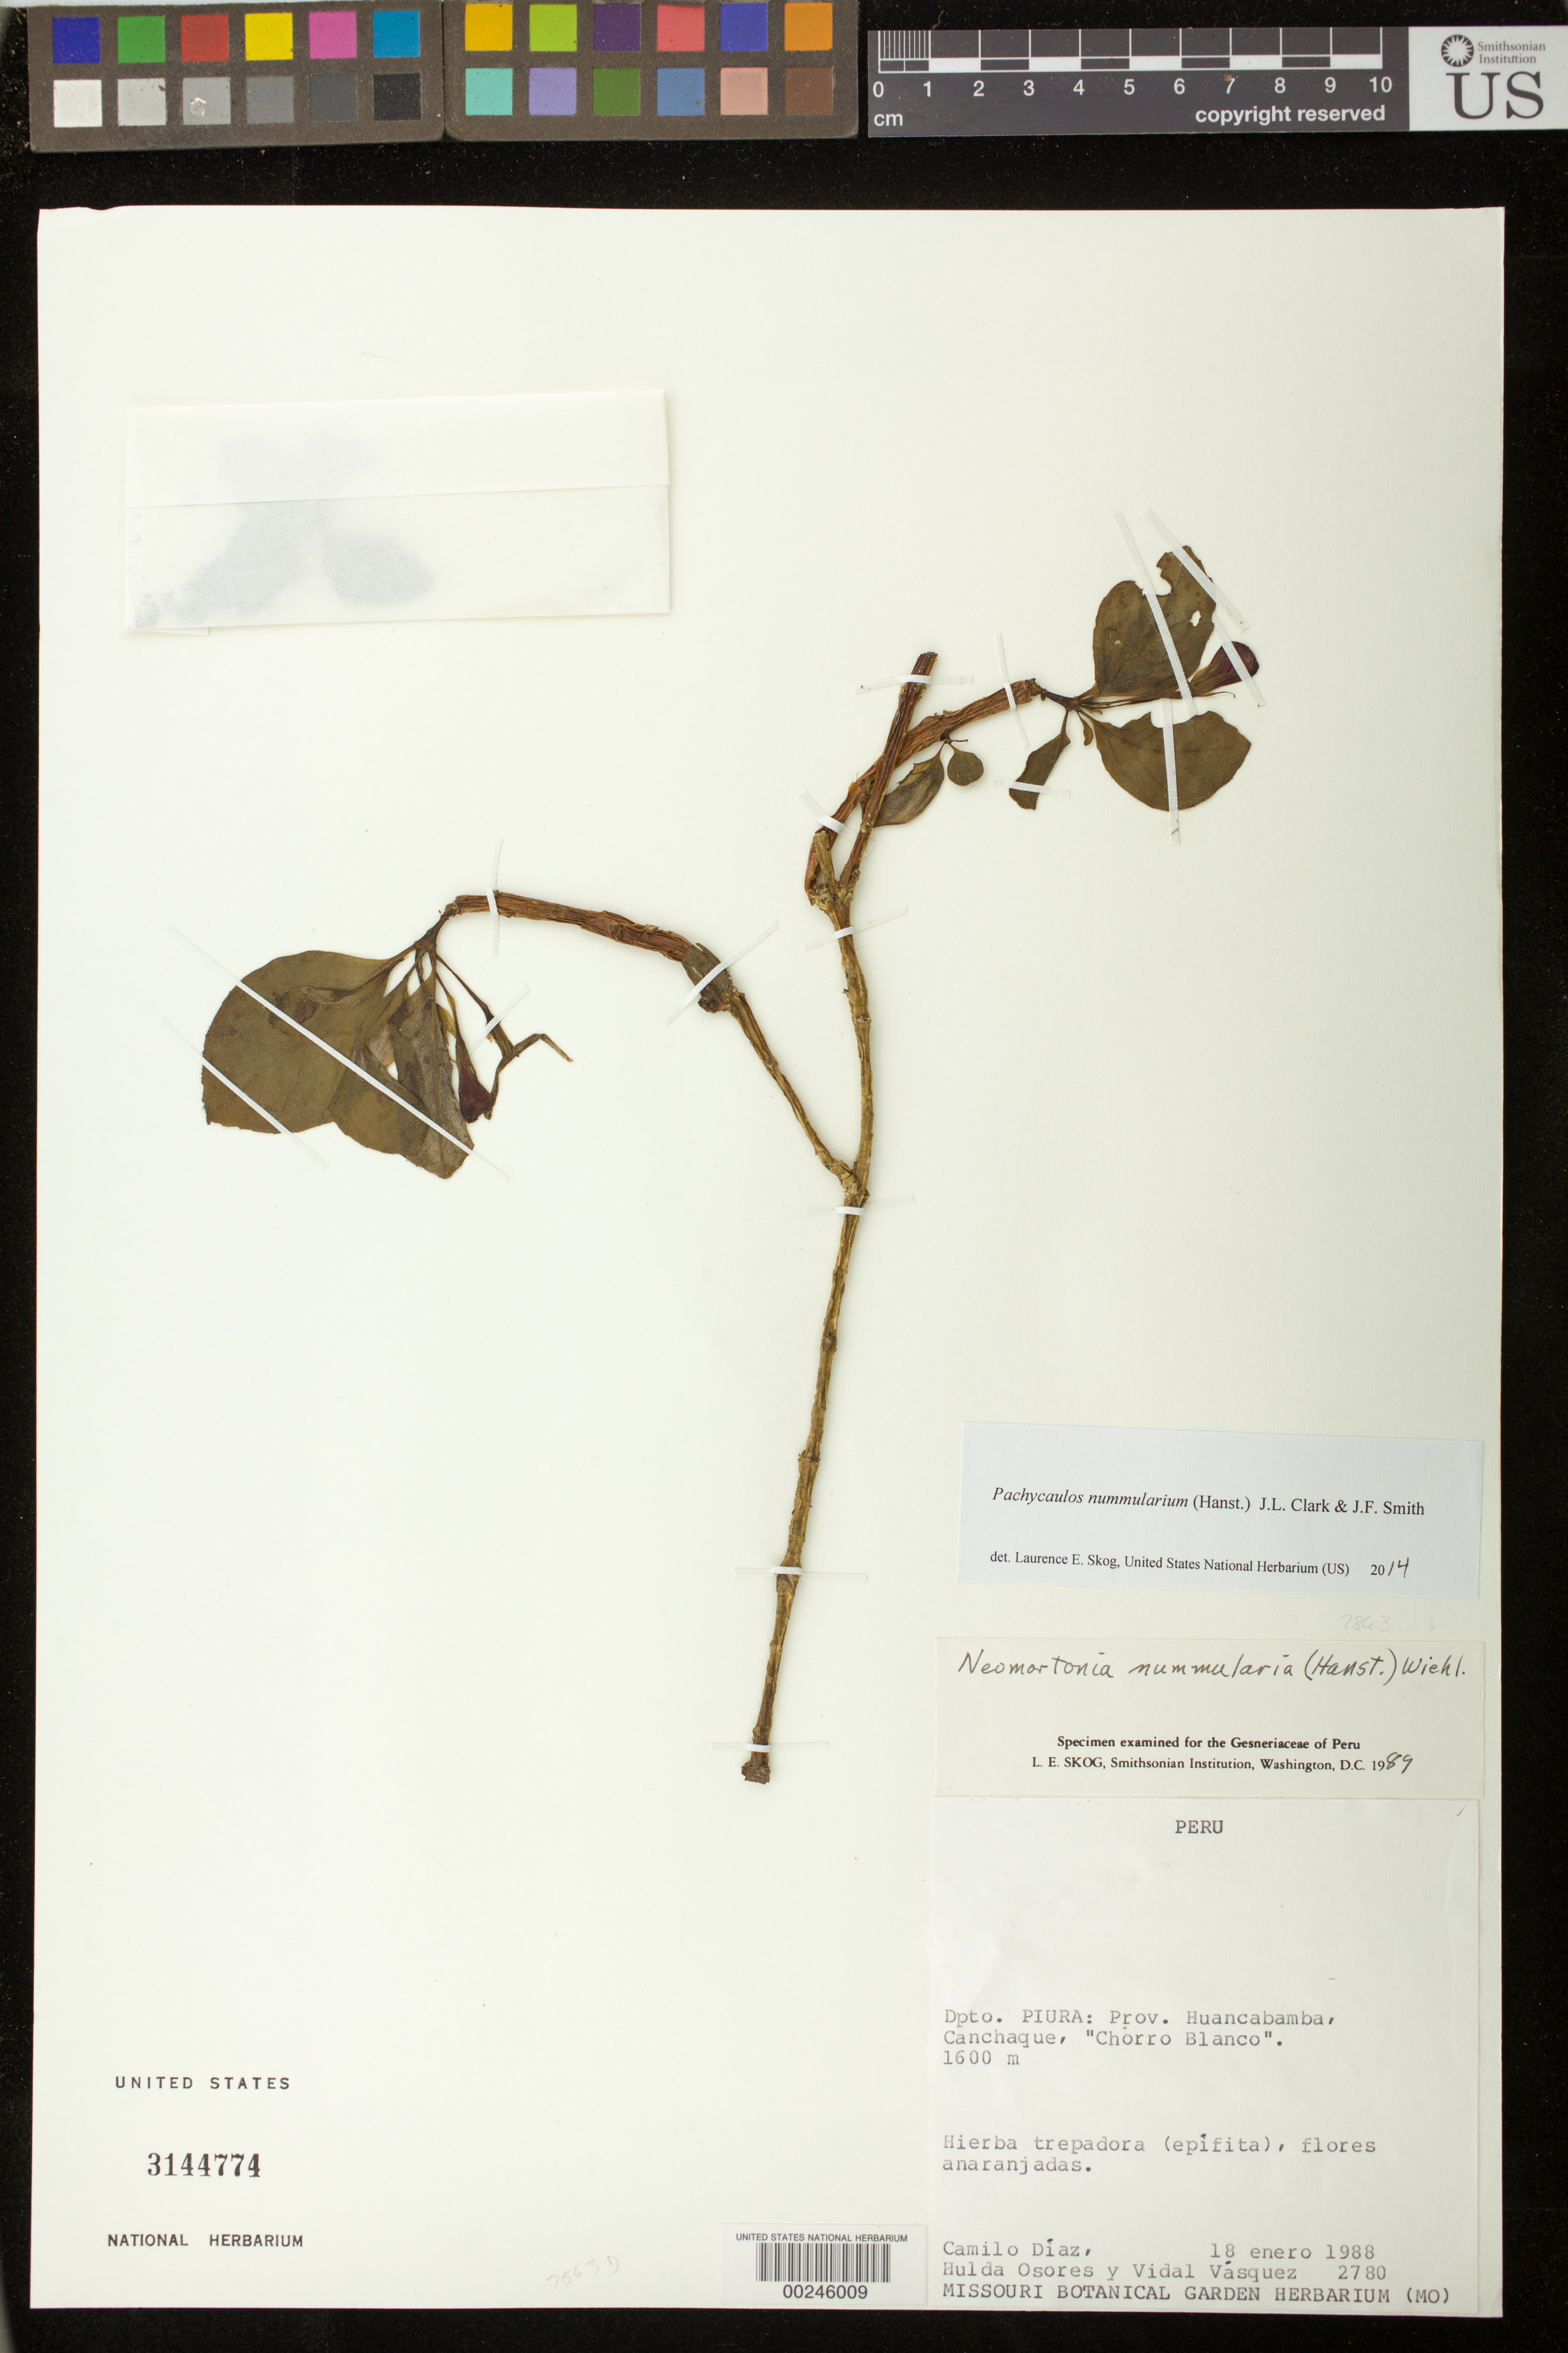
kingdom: Plantae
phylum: Tracheophyta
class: Magnoliopsida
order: Lamiales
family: Gesneriaceae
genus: Pachycaulos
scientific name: Pachycaulos nummularia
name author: (Hanst.) J.L. Clark & J.F. Sm.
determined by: Skog, Laurence E.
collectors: C. Díaz S., H. Osores & V. Vasquez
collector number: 2780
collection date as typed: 18 Jan 1988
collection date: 1988-01-18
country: Peru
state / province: Piura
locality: Prov. Huancabamba, Canchaque, "Chorro Blanco"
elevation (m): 1600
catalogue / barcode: US 3144774